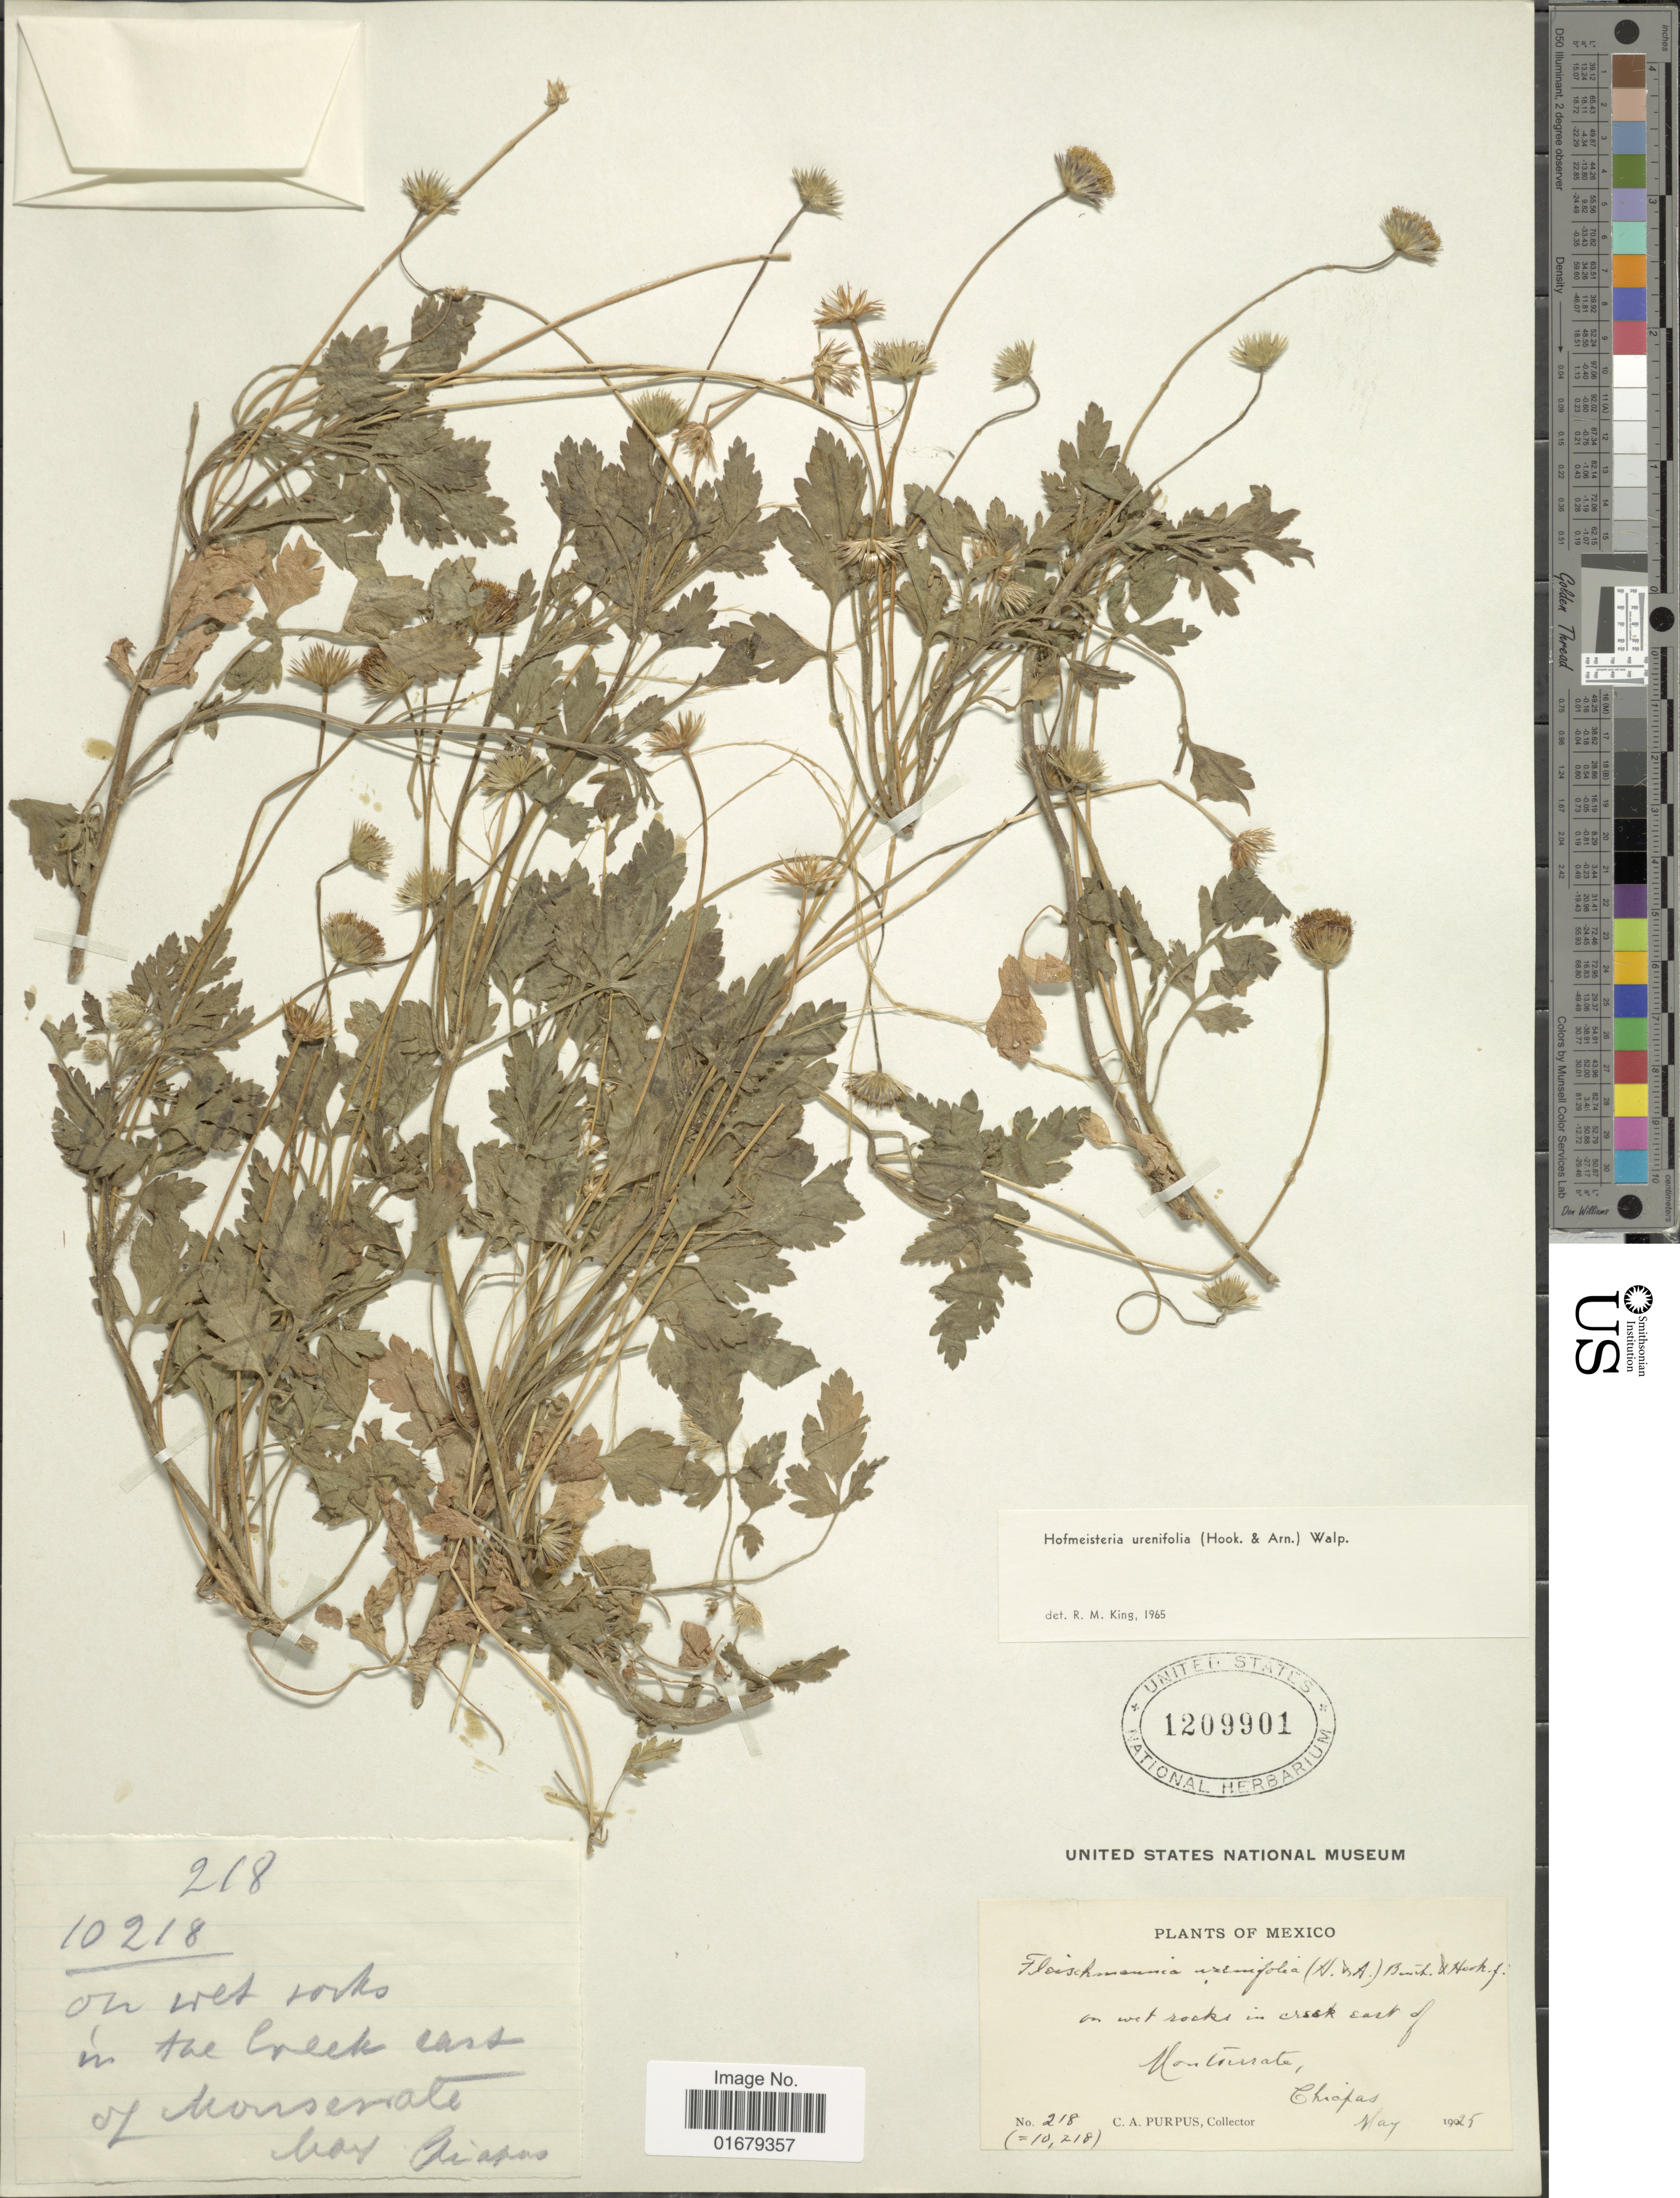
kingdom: Plantae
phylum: Tracheophyta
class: Magnoliopsida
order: Asterales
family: Asteraceae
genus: Hofmeisteria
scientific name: Hofmeisteria urenifolia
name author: (Hook. & Arn.) Walp.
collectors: C. A. Purpus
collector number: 218/10218*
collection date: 1925-05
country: Mexico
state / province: Chiapas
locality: On wet rocks in creek east of Monserrate.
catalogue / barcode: US 1209901